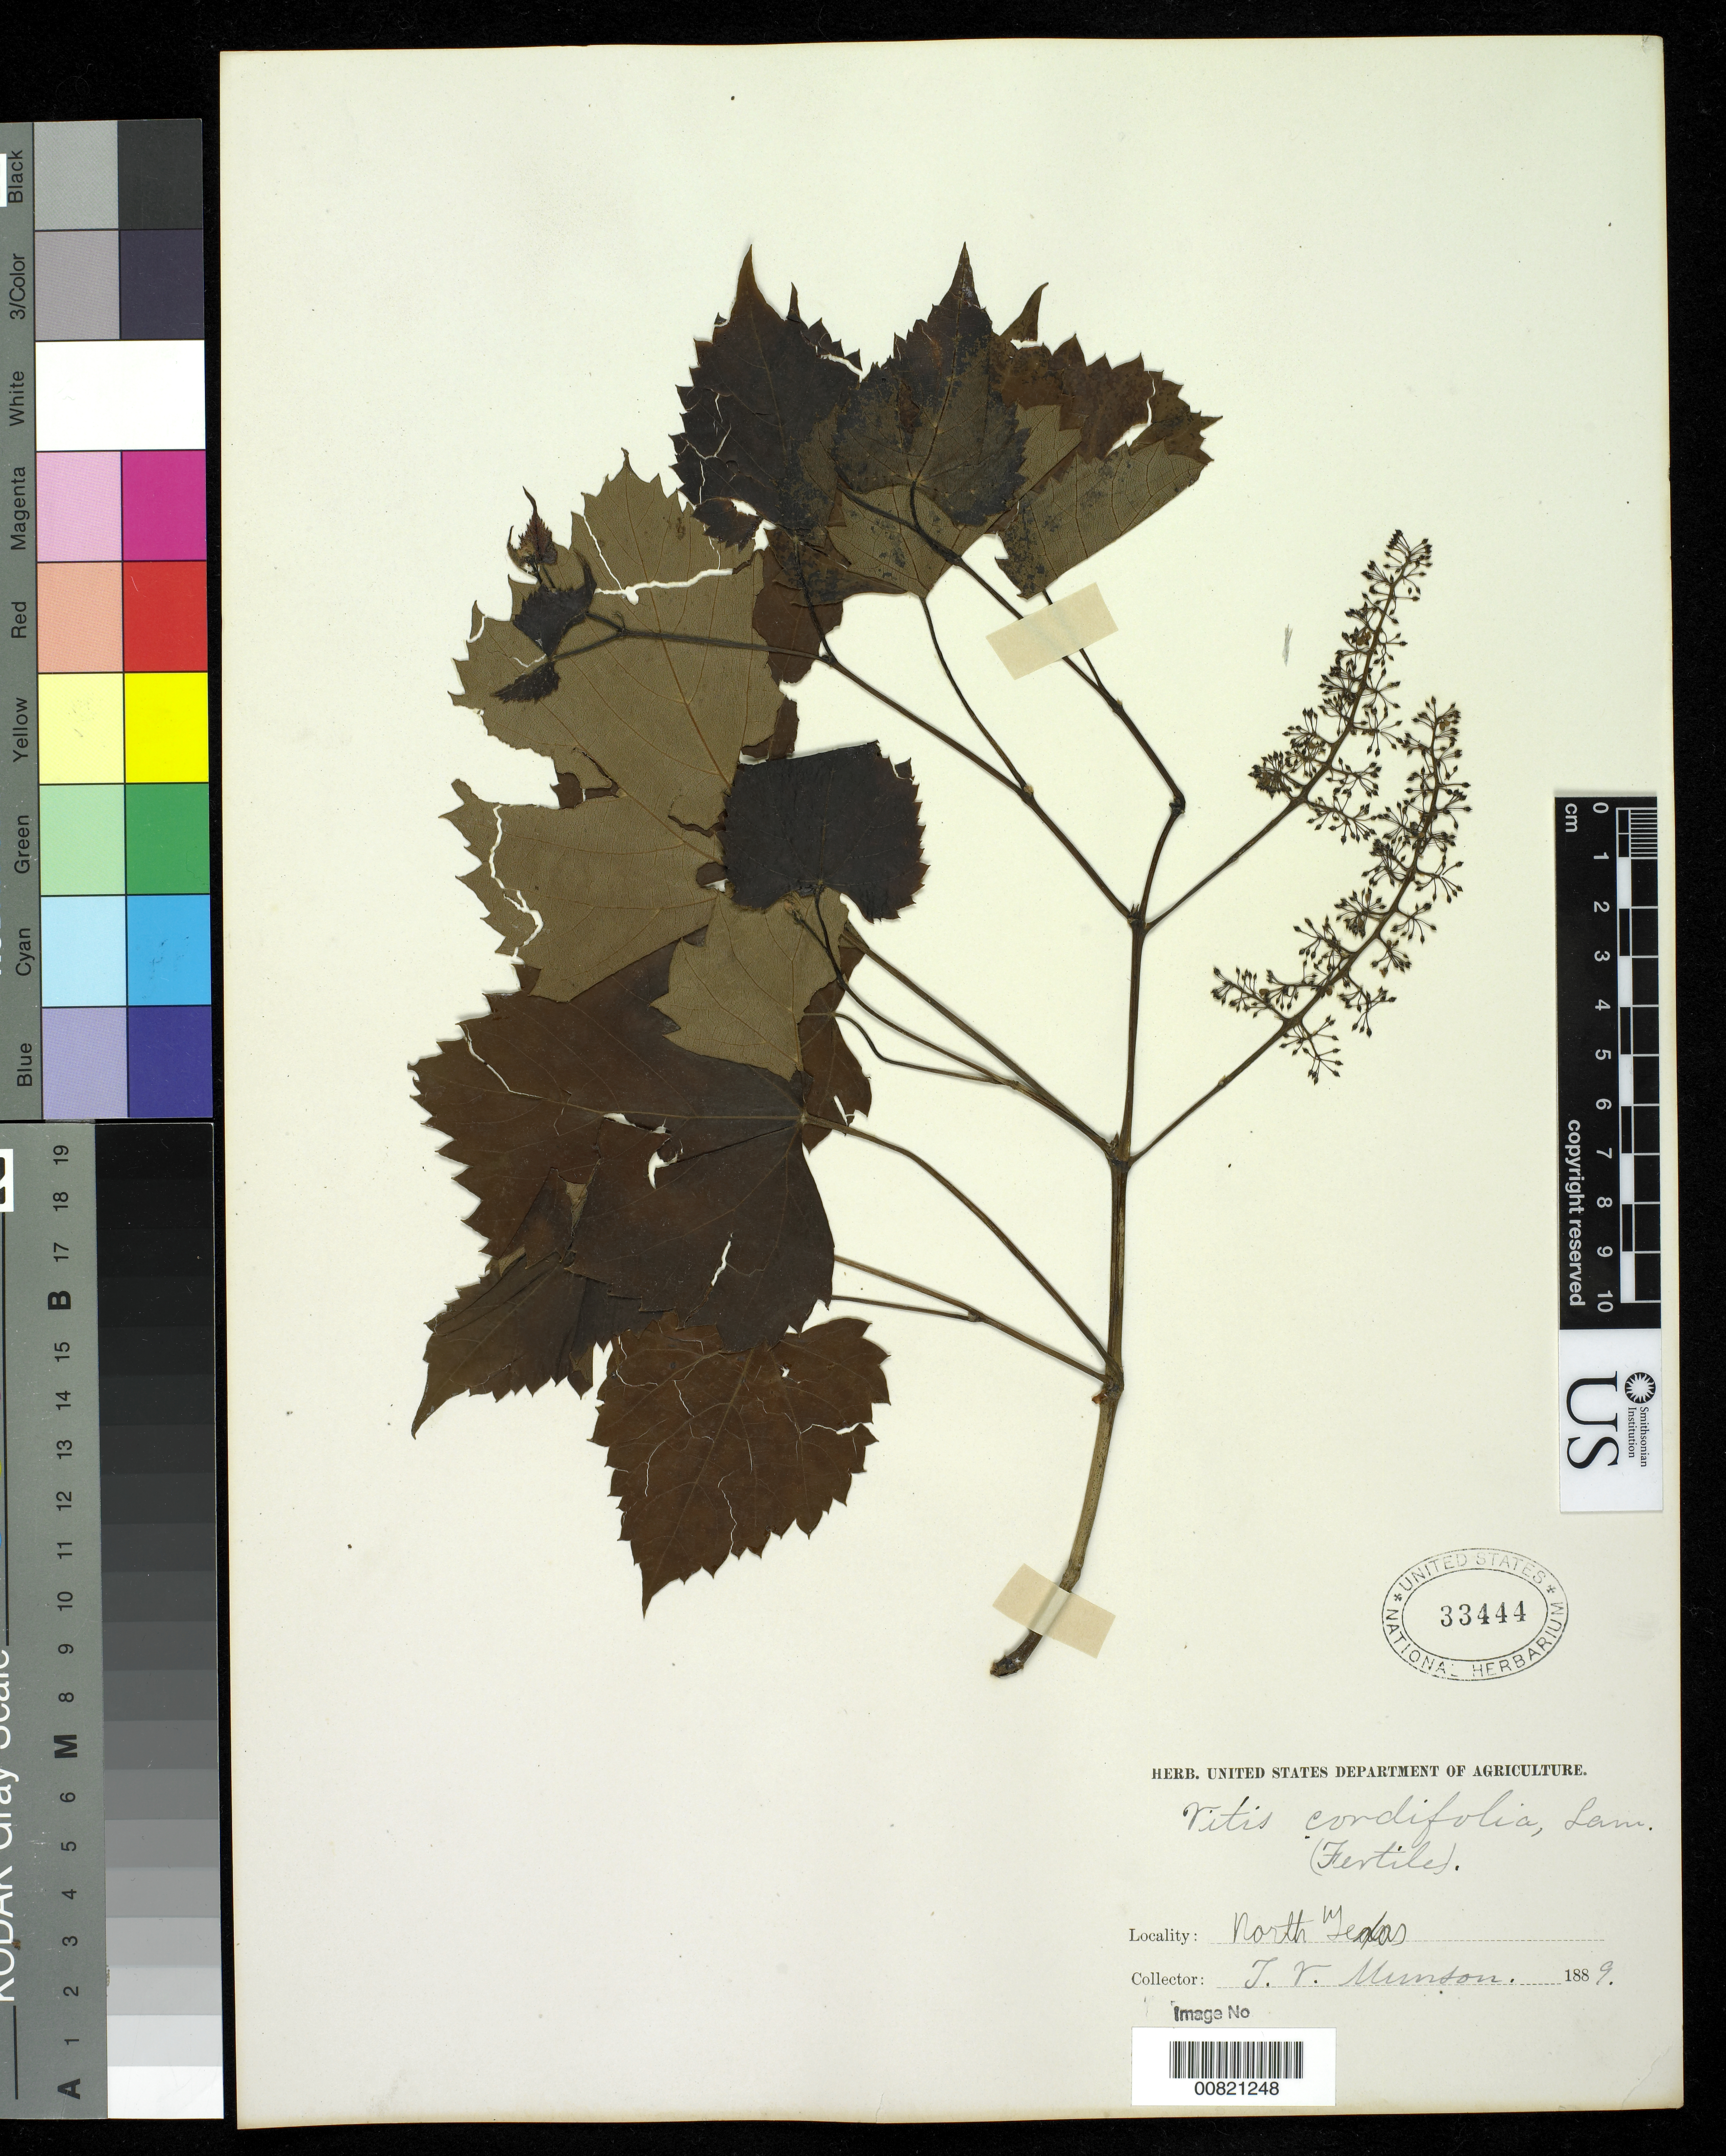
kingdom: Plantae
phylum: Tracheophyta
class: Magnoliopsida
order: Vitales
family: Vitaceae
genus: Vitis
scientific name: Vitis cordifolia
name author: Michx.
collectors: T. V. Munson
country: United States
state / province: Texas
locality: North Texas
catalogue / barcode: US 33444